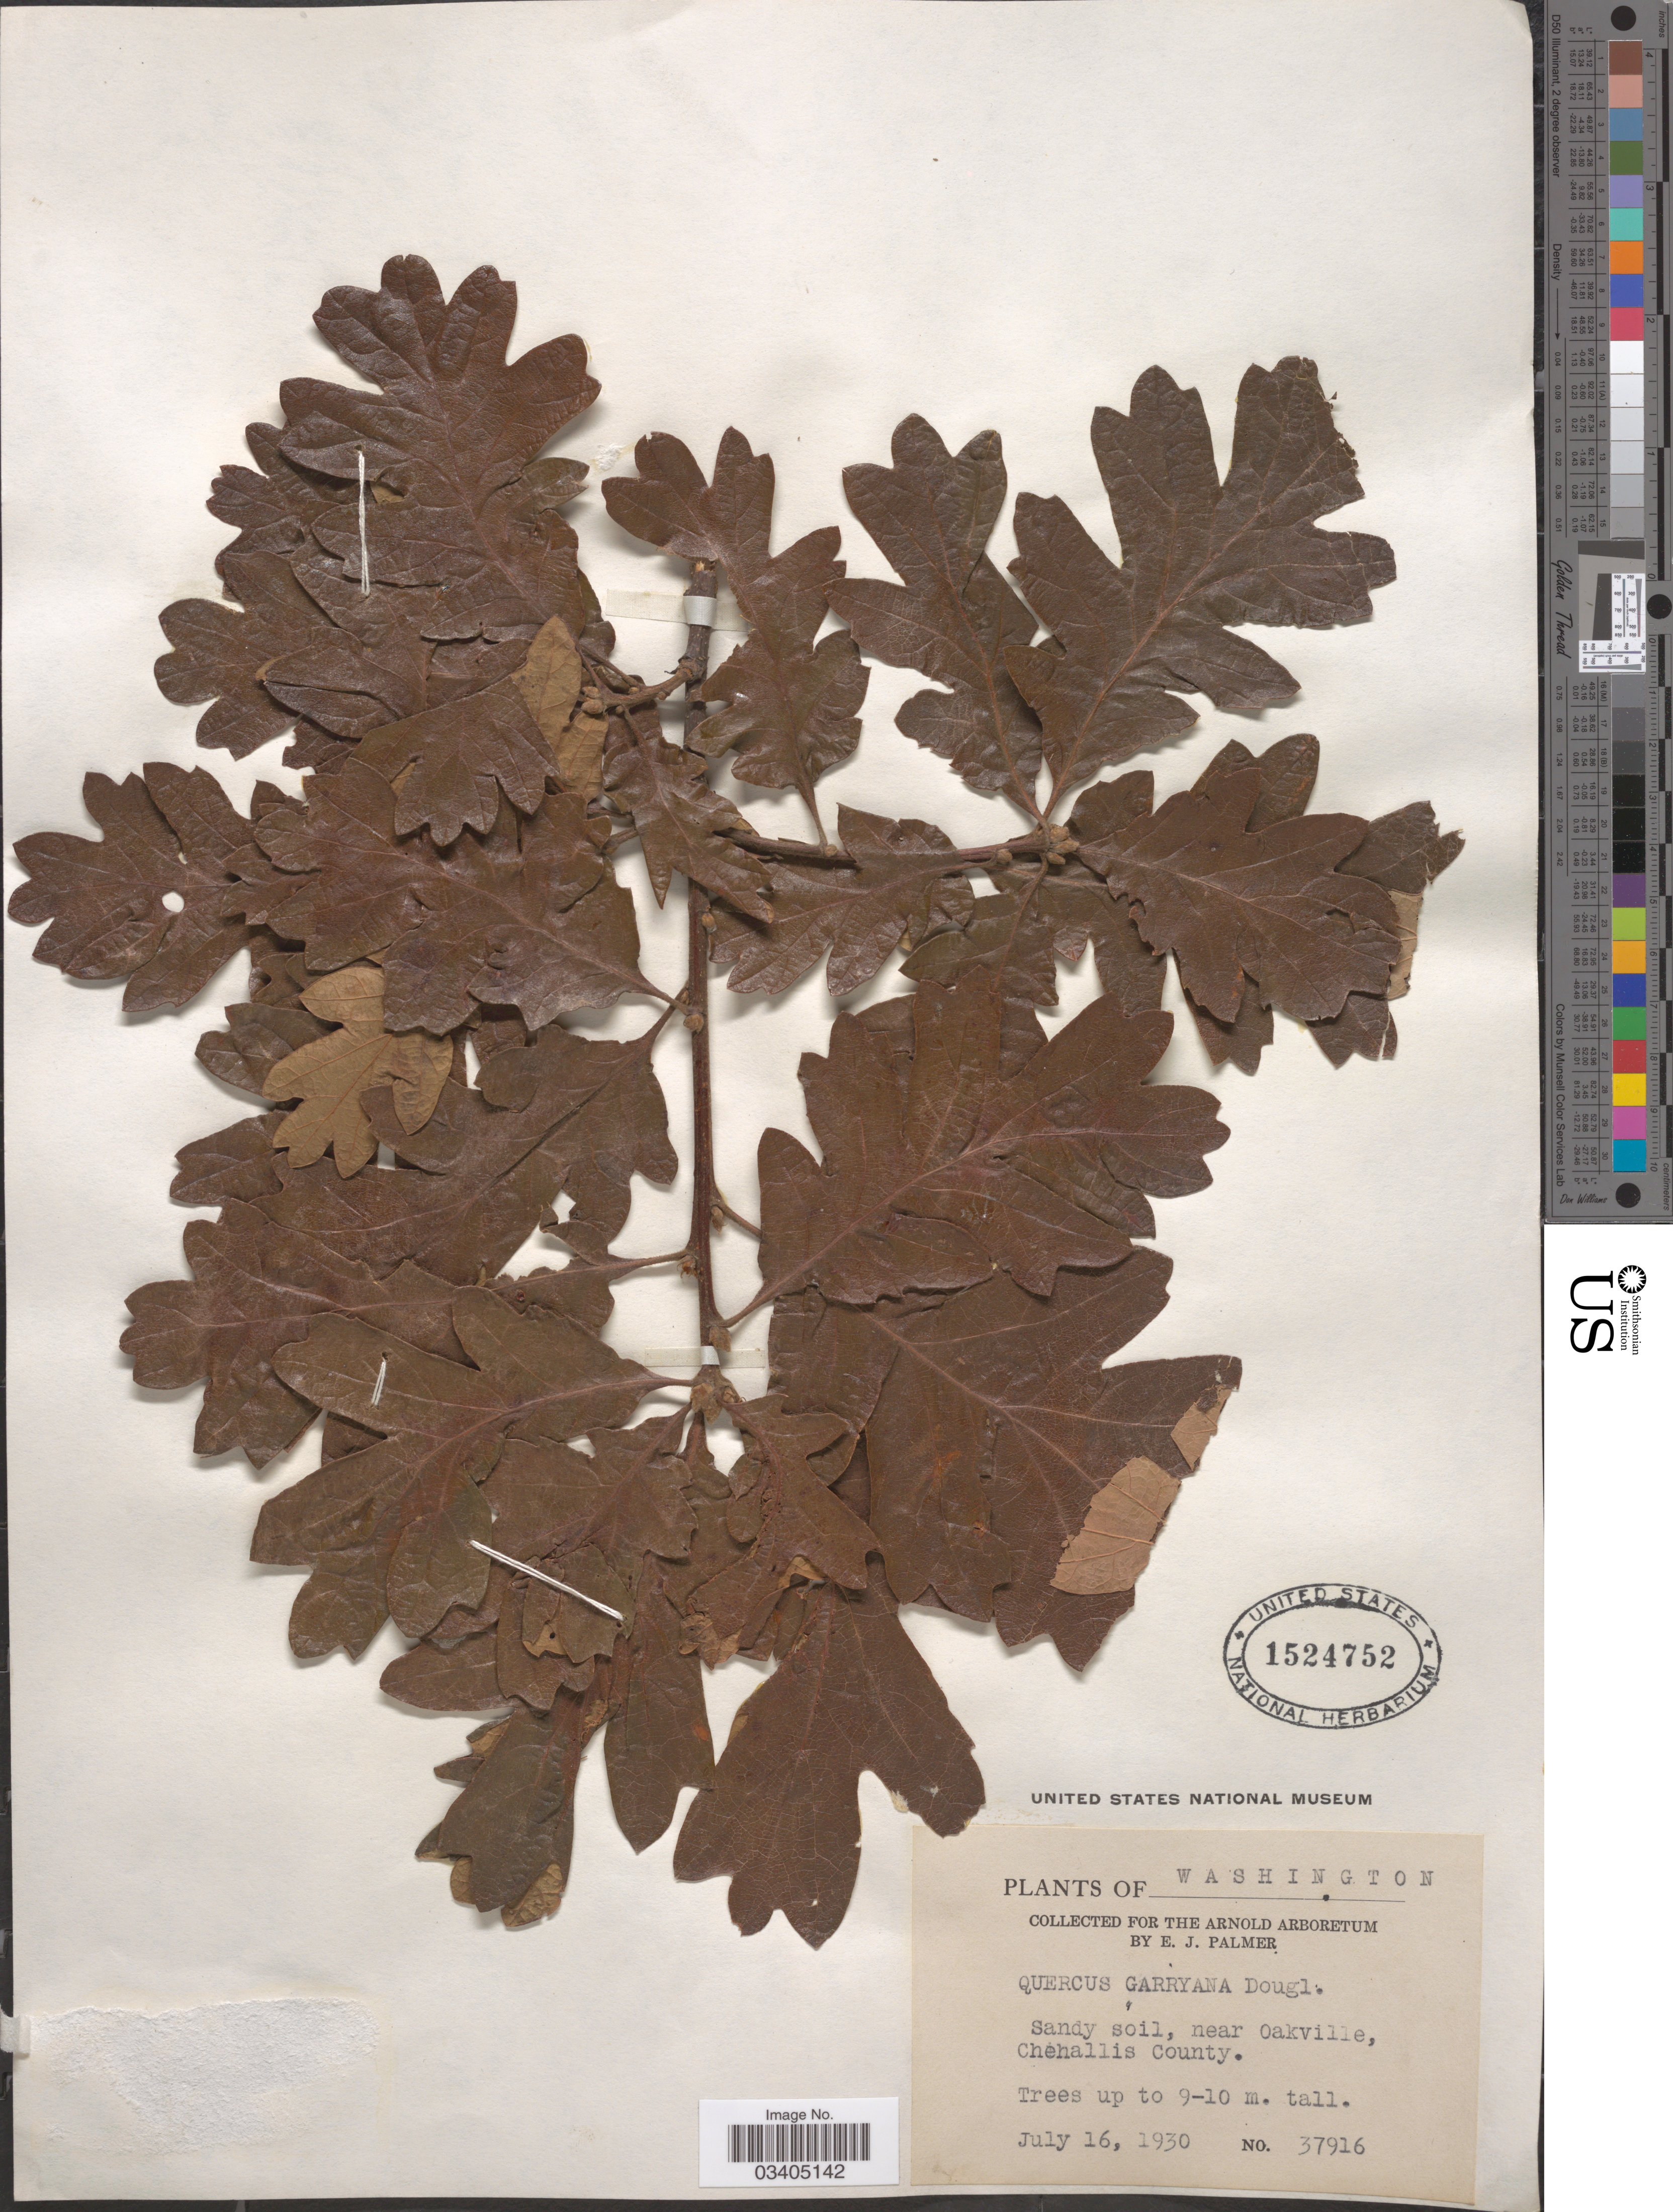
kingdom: Plantae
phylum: Tracheophyta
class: Magnoliopsida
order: Fagales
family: Fagaceae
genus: Quercus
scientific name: Quercus garryana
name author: Douglas ex Hook.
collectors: E. J. Palmer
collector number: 37916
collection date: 1930-07-16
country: United States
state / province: Washington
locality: Sandy soil, near Oakville, Chehallis County.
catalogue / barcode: US 1524752